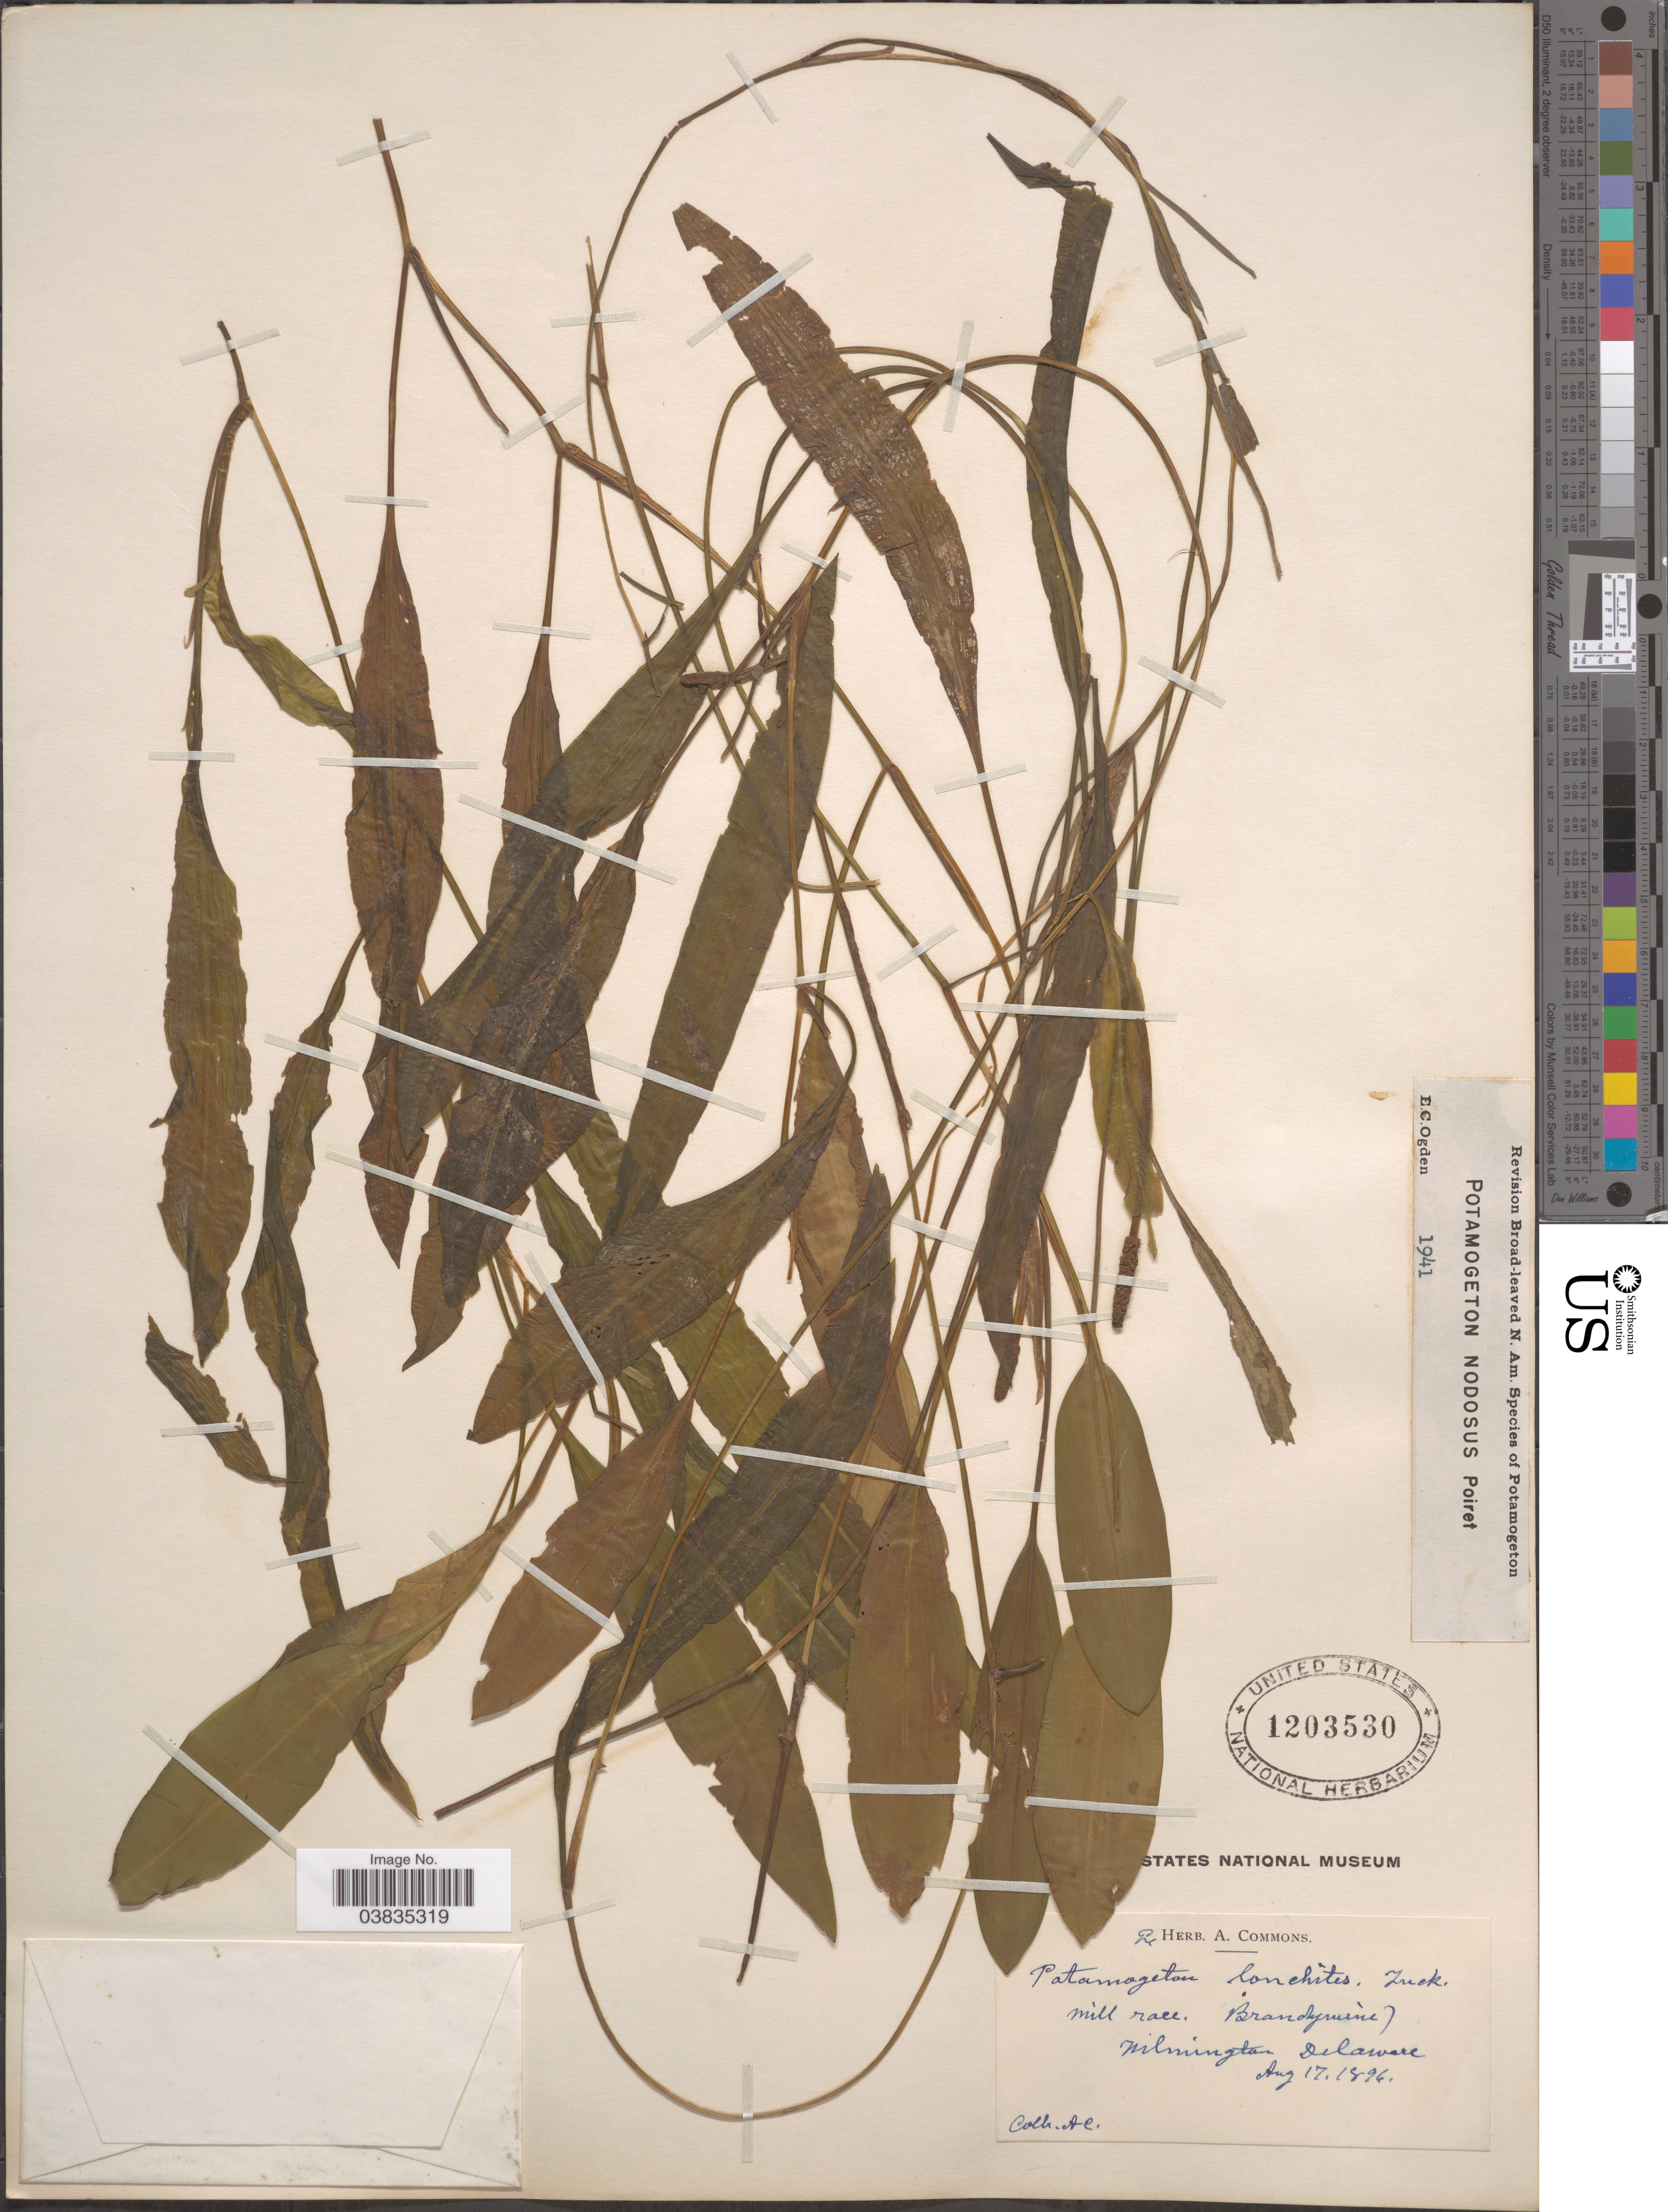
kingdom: Plantae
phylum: Tracheophyta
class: Liliopsida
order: Alismatales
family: Potamogetonaceae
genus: Potamogeton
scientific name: Potamogeton nodosus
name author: Poir.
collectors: A. Commons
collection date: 1896-08-17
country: United States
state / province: Delaware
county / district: New Castle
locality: Wilmington.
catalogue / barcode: US 1203530